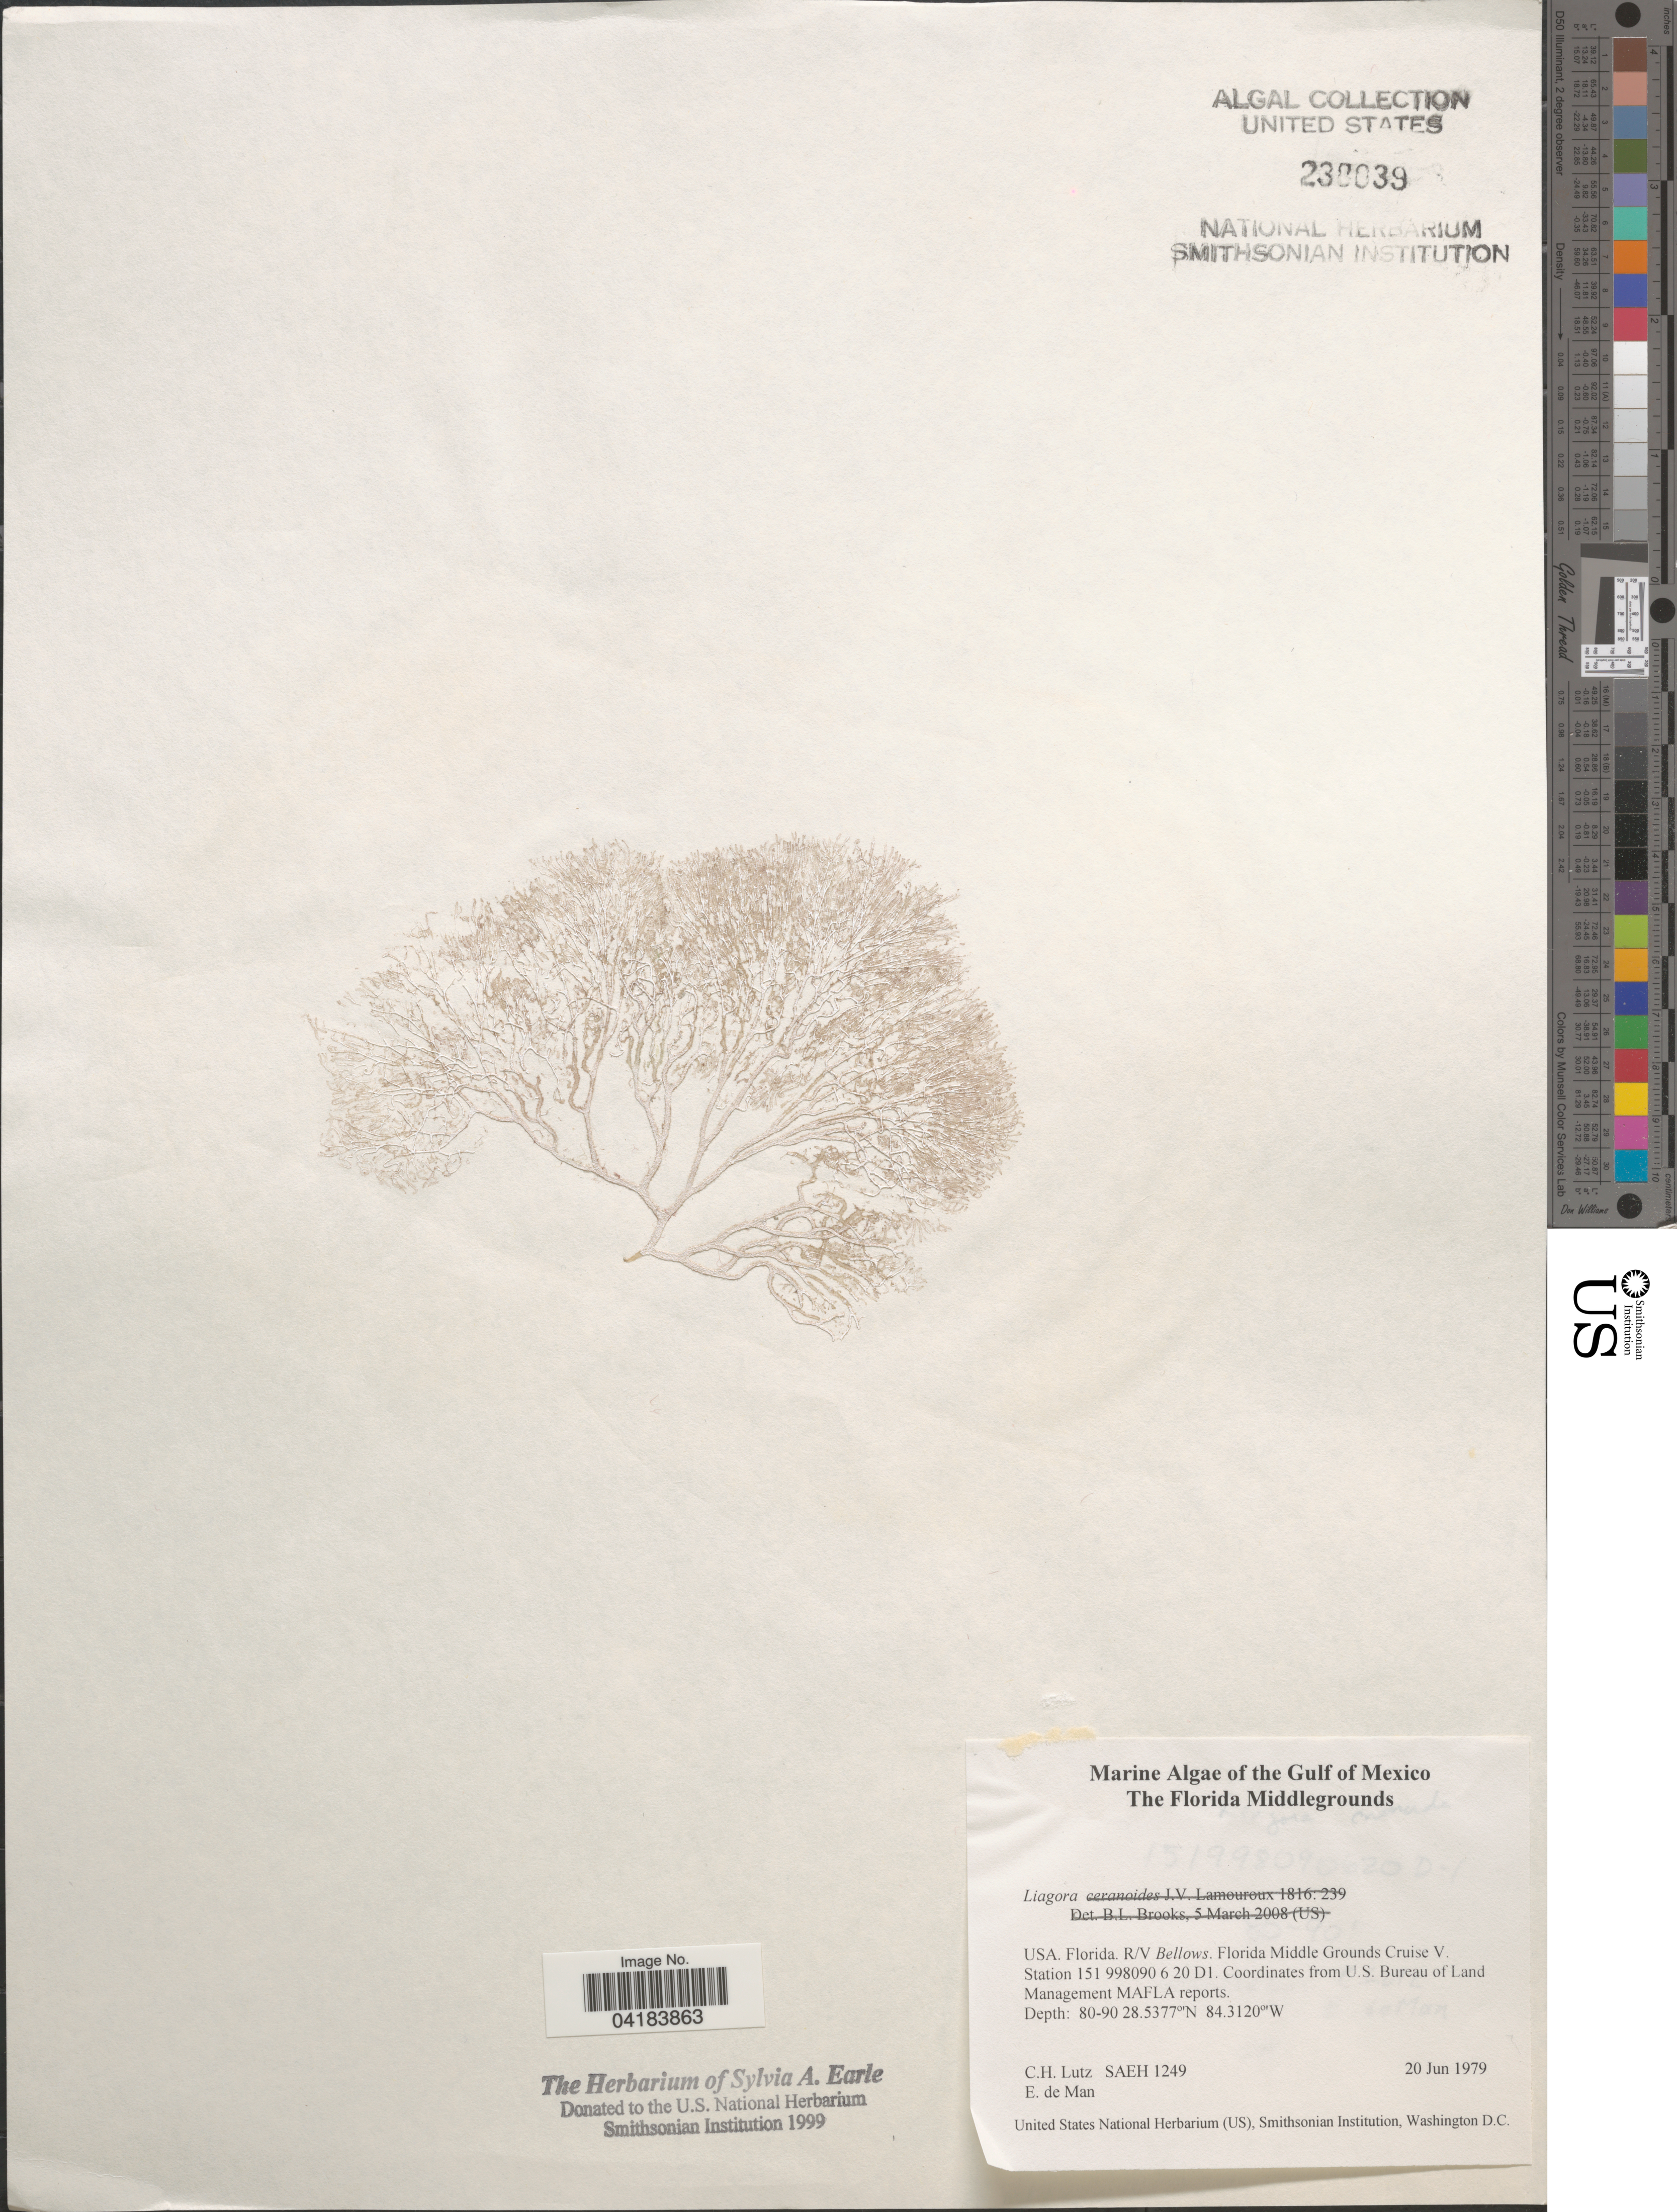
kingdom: Plantae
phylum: Rhodophyta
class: Florideophyceae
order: Nemaliales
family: Liagoraceae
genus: Liagora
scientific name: Liagora sp.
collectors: C. Lutz & E. de Man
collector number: SAEH1249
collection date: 1979-06-20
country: United States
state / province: Florida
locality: Gulf of Mexico. R/V Bellows. Florida Middle Grounds Cruise V. Station 151 998090 6 20 D1.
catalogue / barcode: US 238039